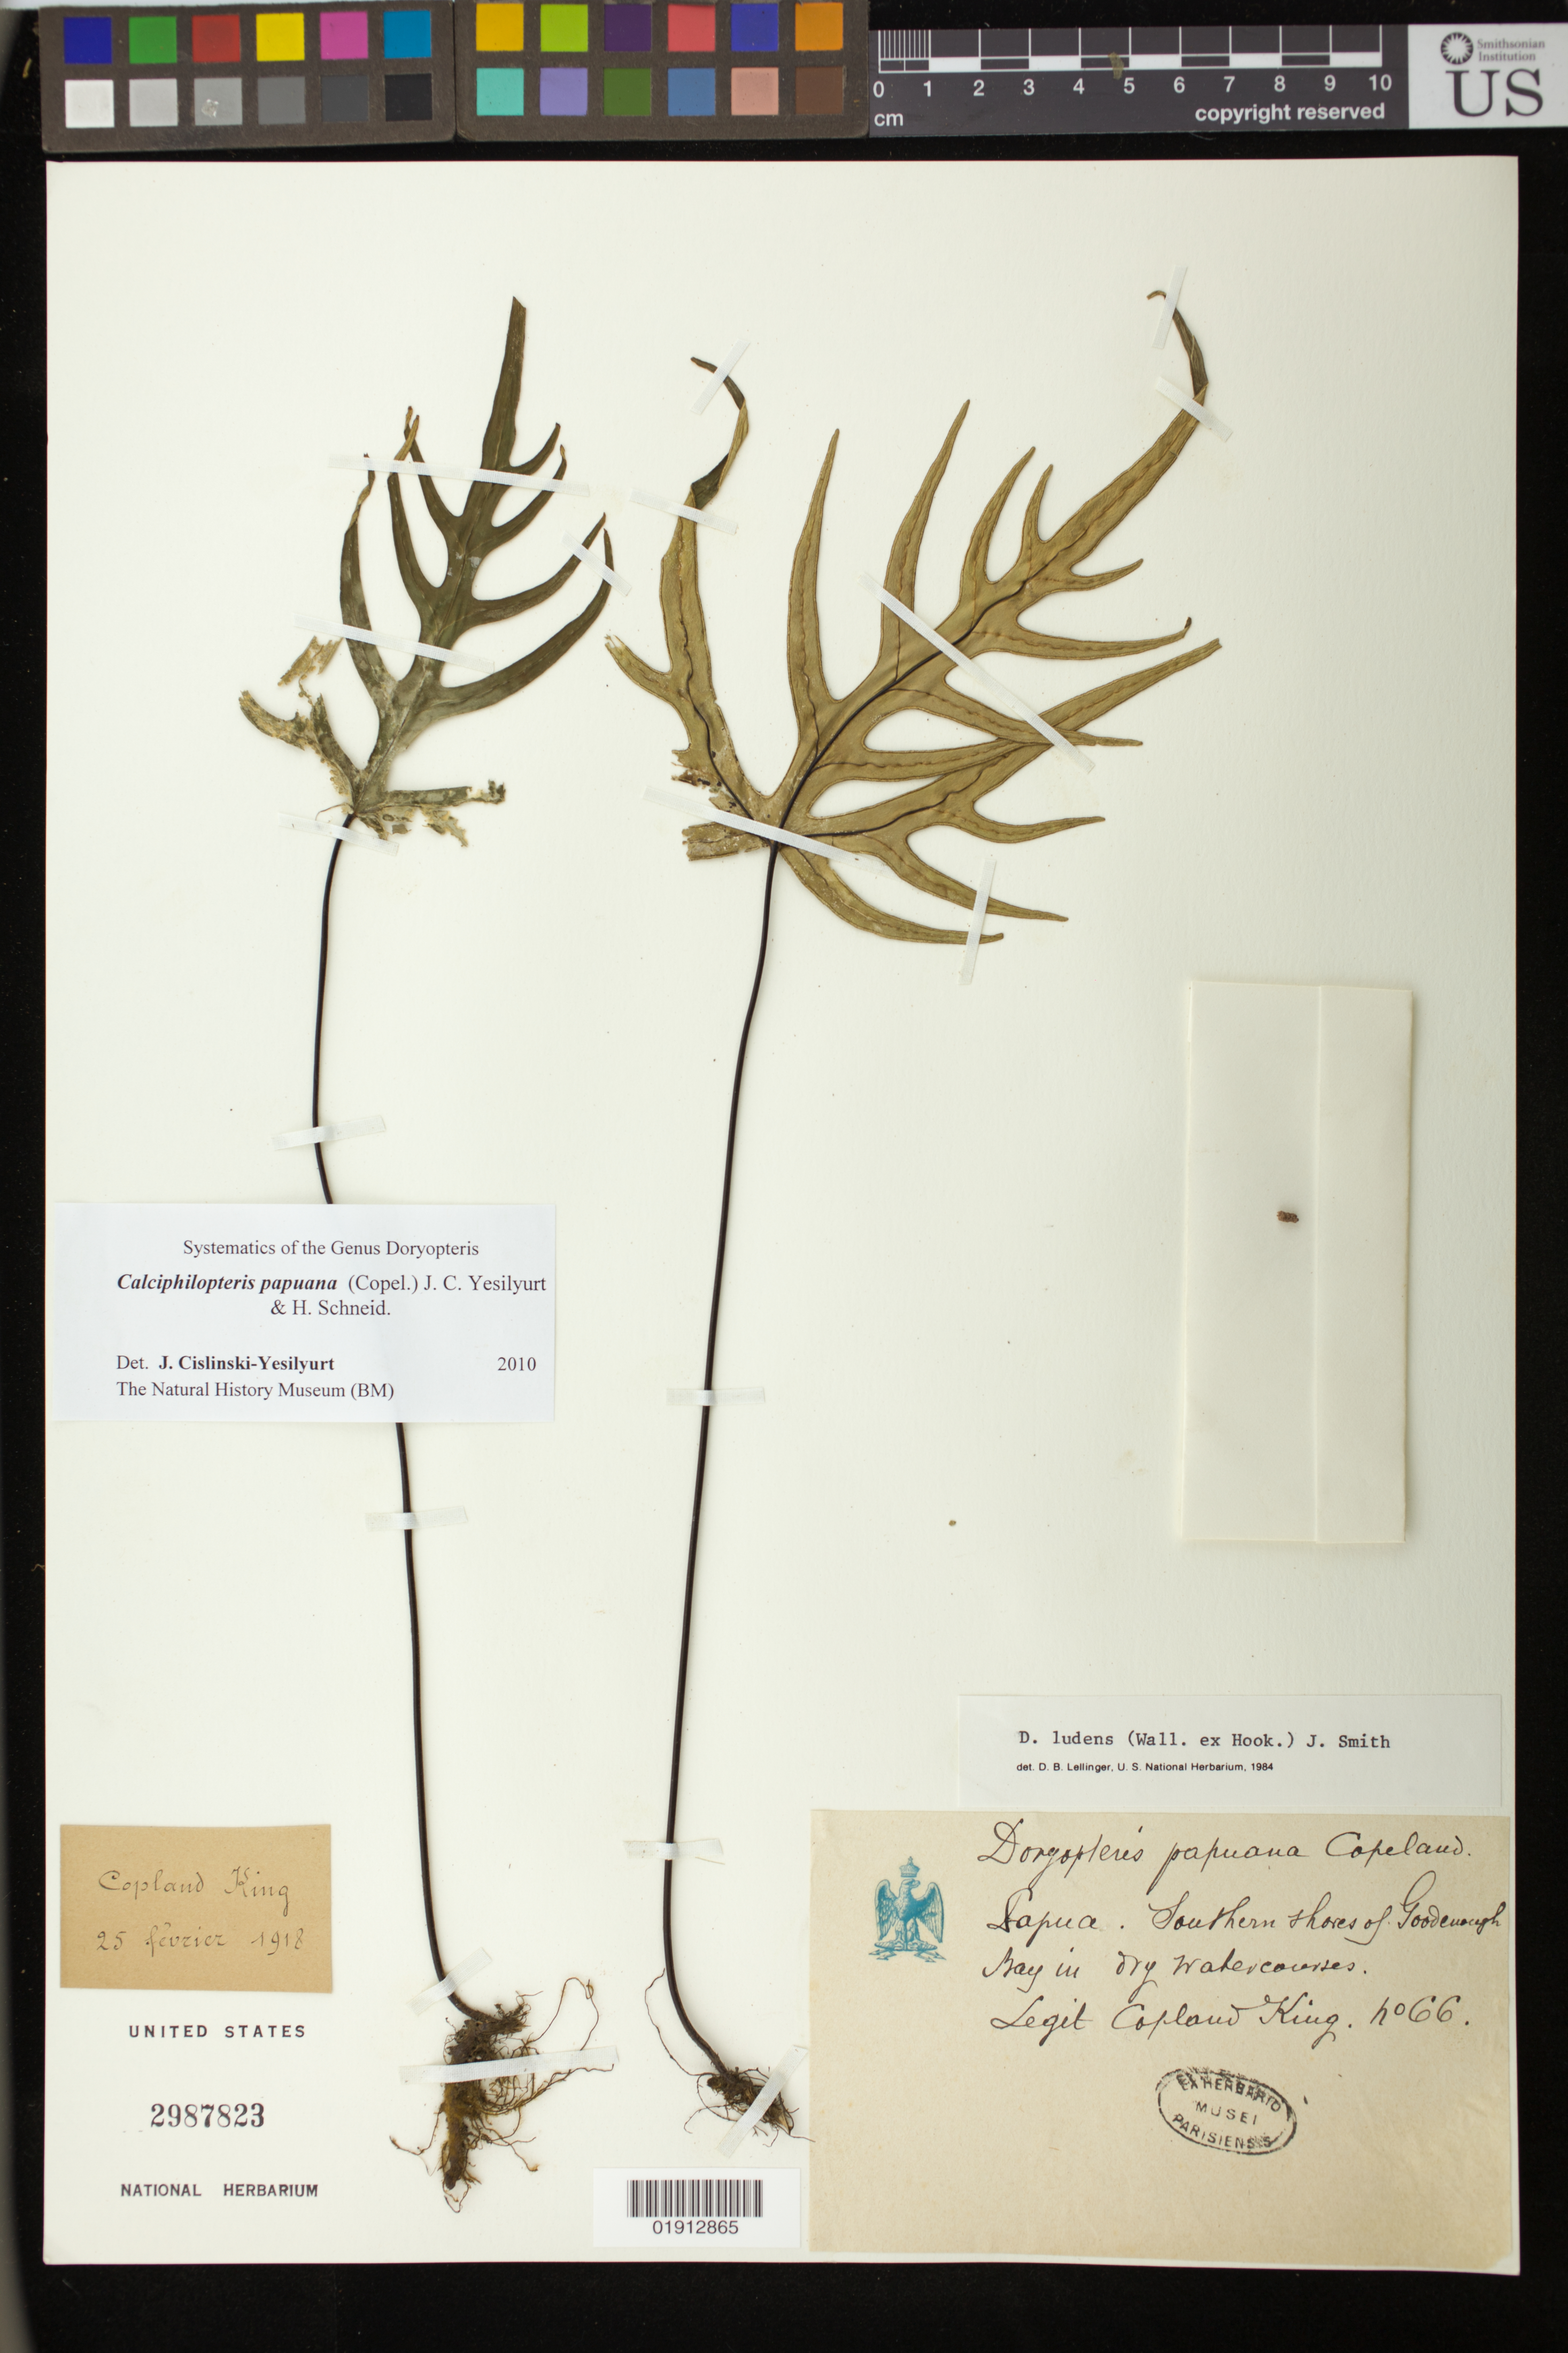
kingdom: Plantae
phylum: Tracheophyta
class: Polypodiopsida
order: Polypodiales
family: Pteridaceae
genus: Calciphilopteris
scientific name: Calciphilopteris papuana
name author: (Copel.) Yesilyurt & H. Schneid.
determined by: Yesilyurt, J. C.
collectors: C. King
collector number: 66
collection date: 1918-02-25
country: Papua New Guinea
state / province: Milne Bay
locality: Papua. Southern shores of Goodenough Bay.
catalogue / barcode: US 2987823